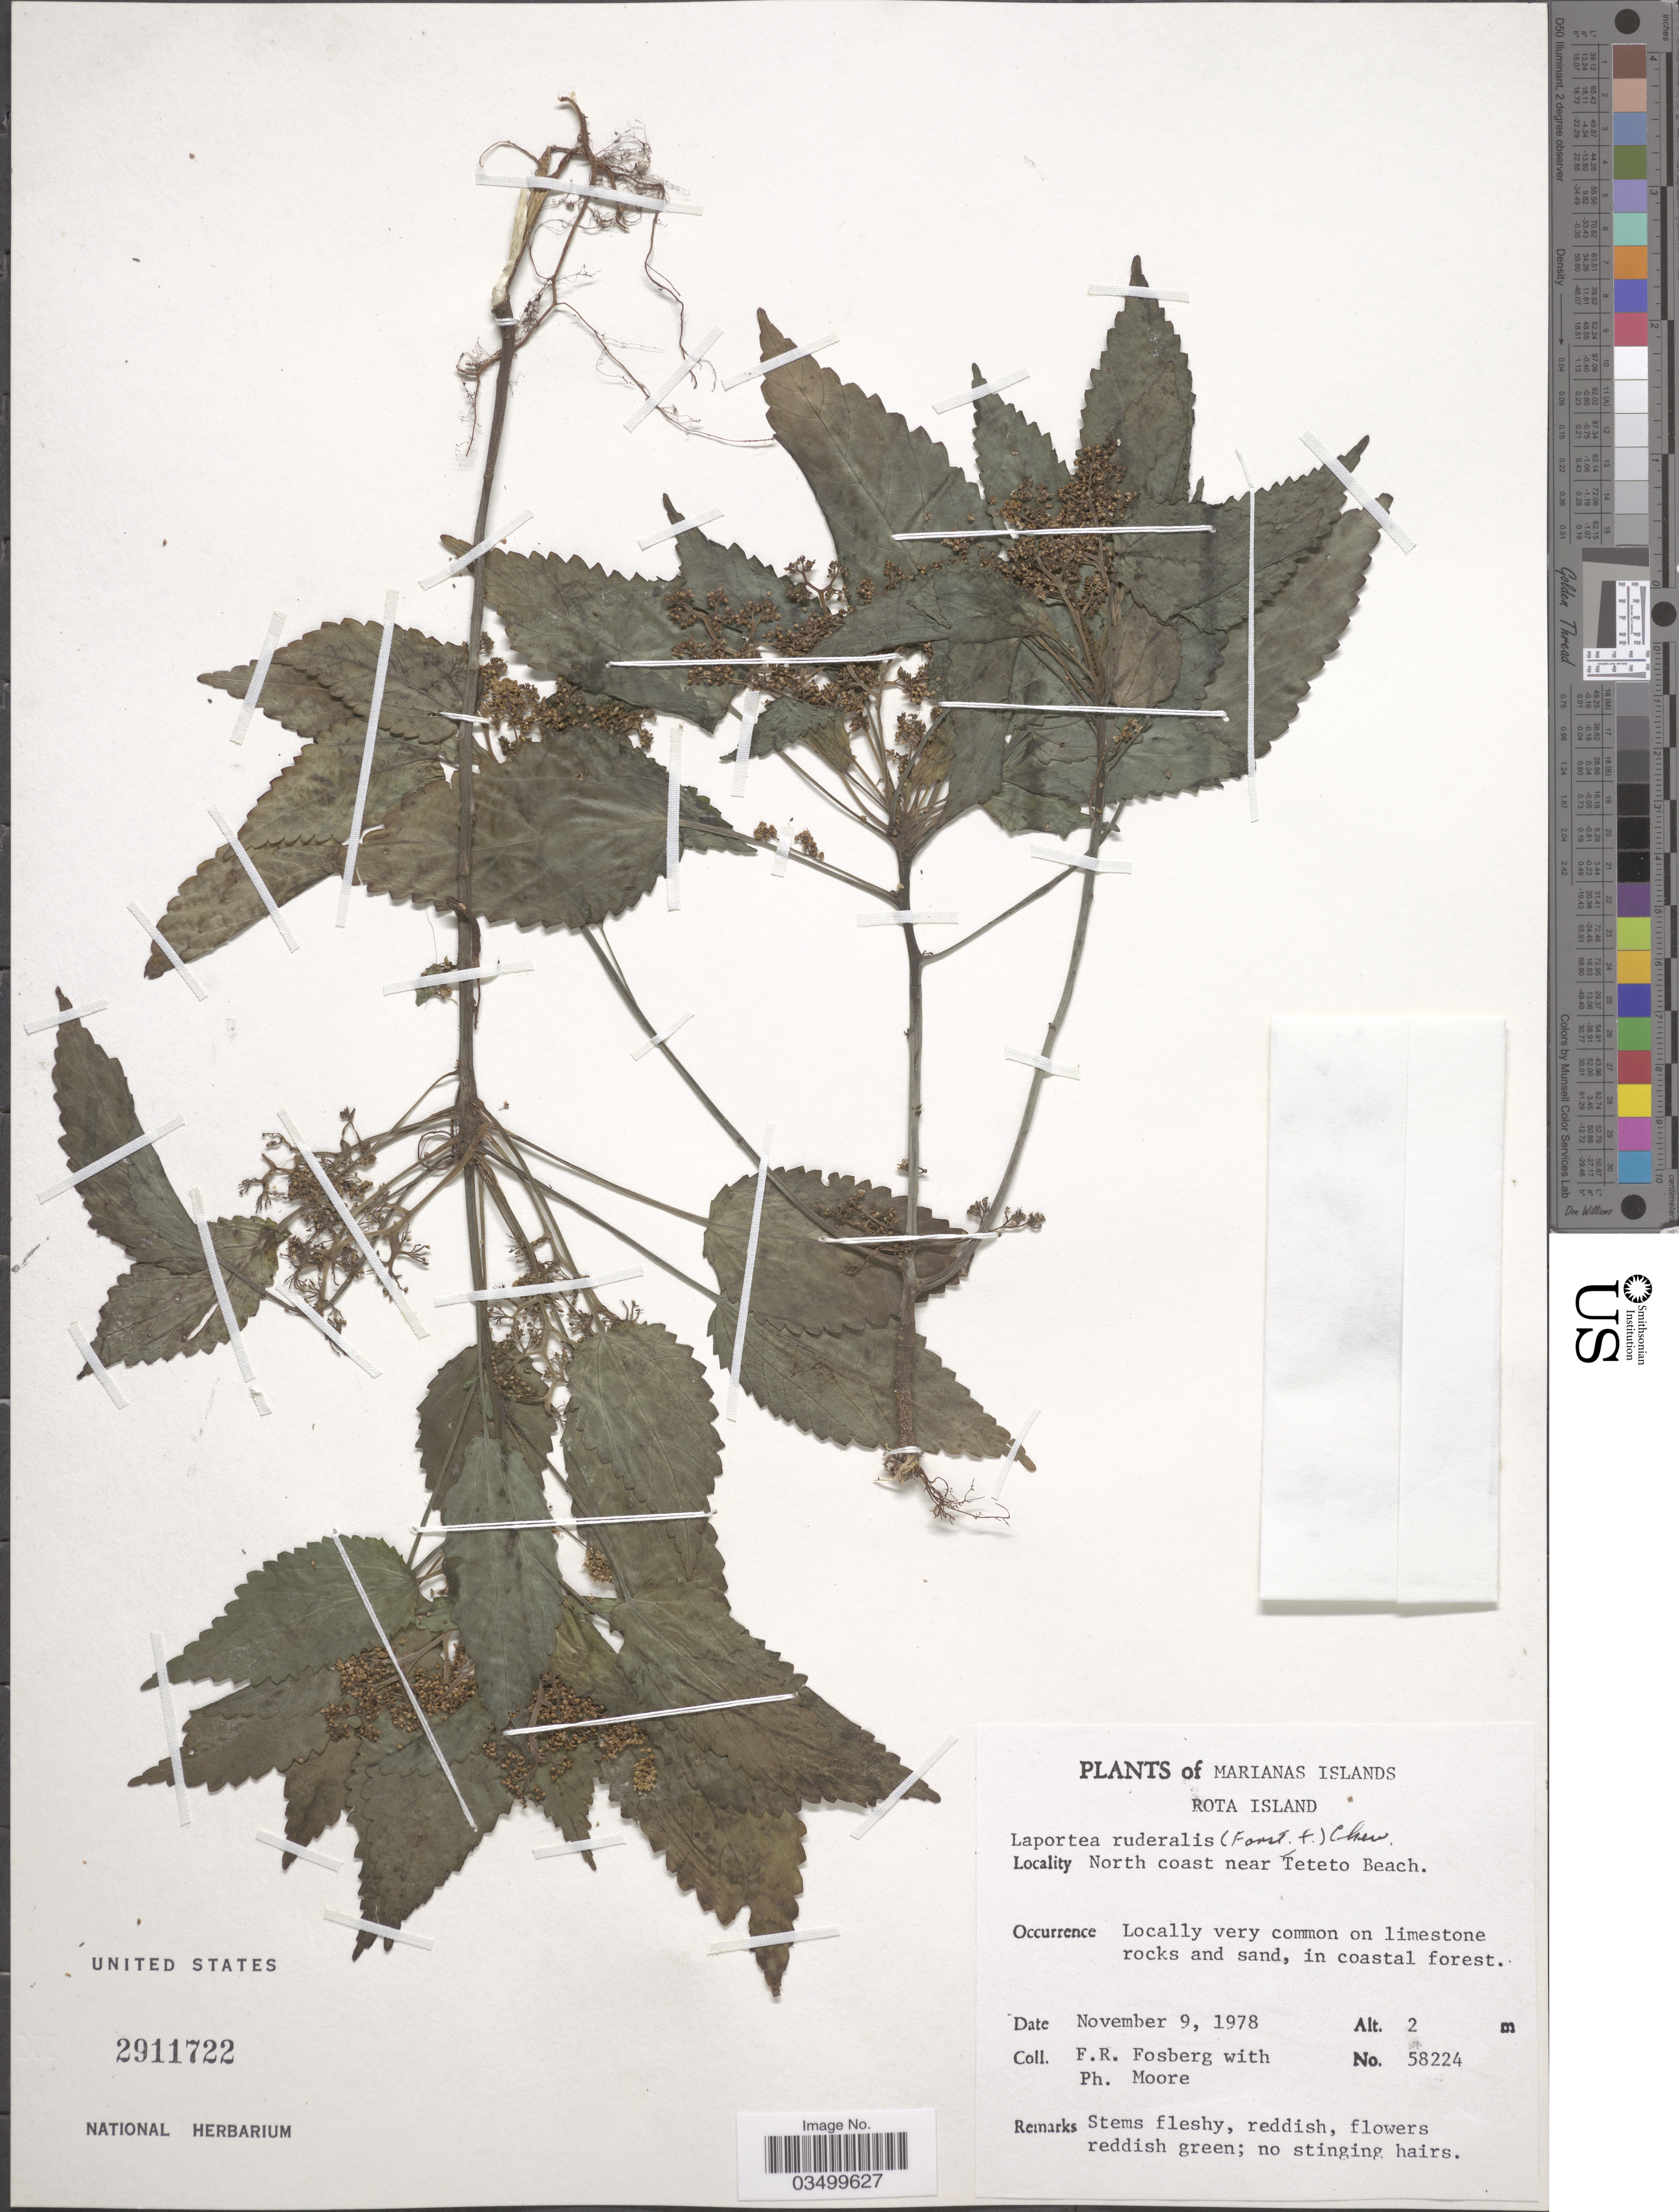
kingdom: Plantae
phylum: Tracheophyta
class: Magnoliopsida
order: Rosales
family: Urticaceae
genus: Laportea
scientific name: Laportea ruderalis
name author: (G. Forst.) Chew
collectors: F. R. Fosberg & P. Moore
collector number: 58224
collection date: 1978-11-09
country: Northern Mariana Islands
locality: Marianas Islands. Rota Island. North coast near Teteto Beach.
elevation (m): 2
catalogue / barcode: US 2911722